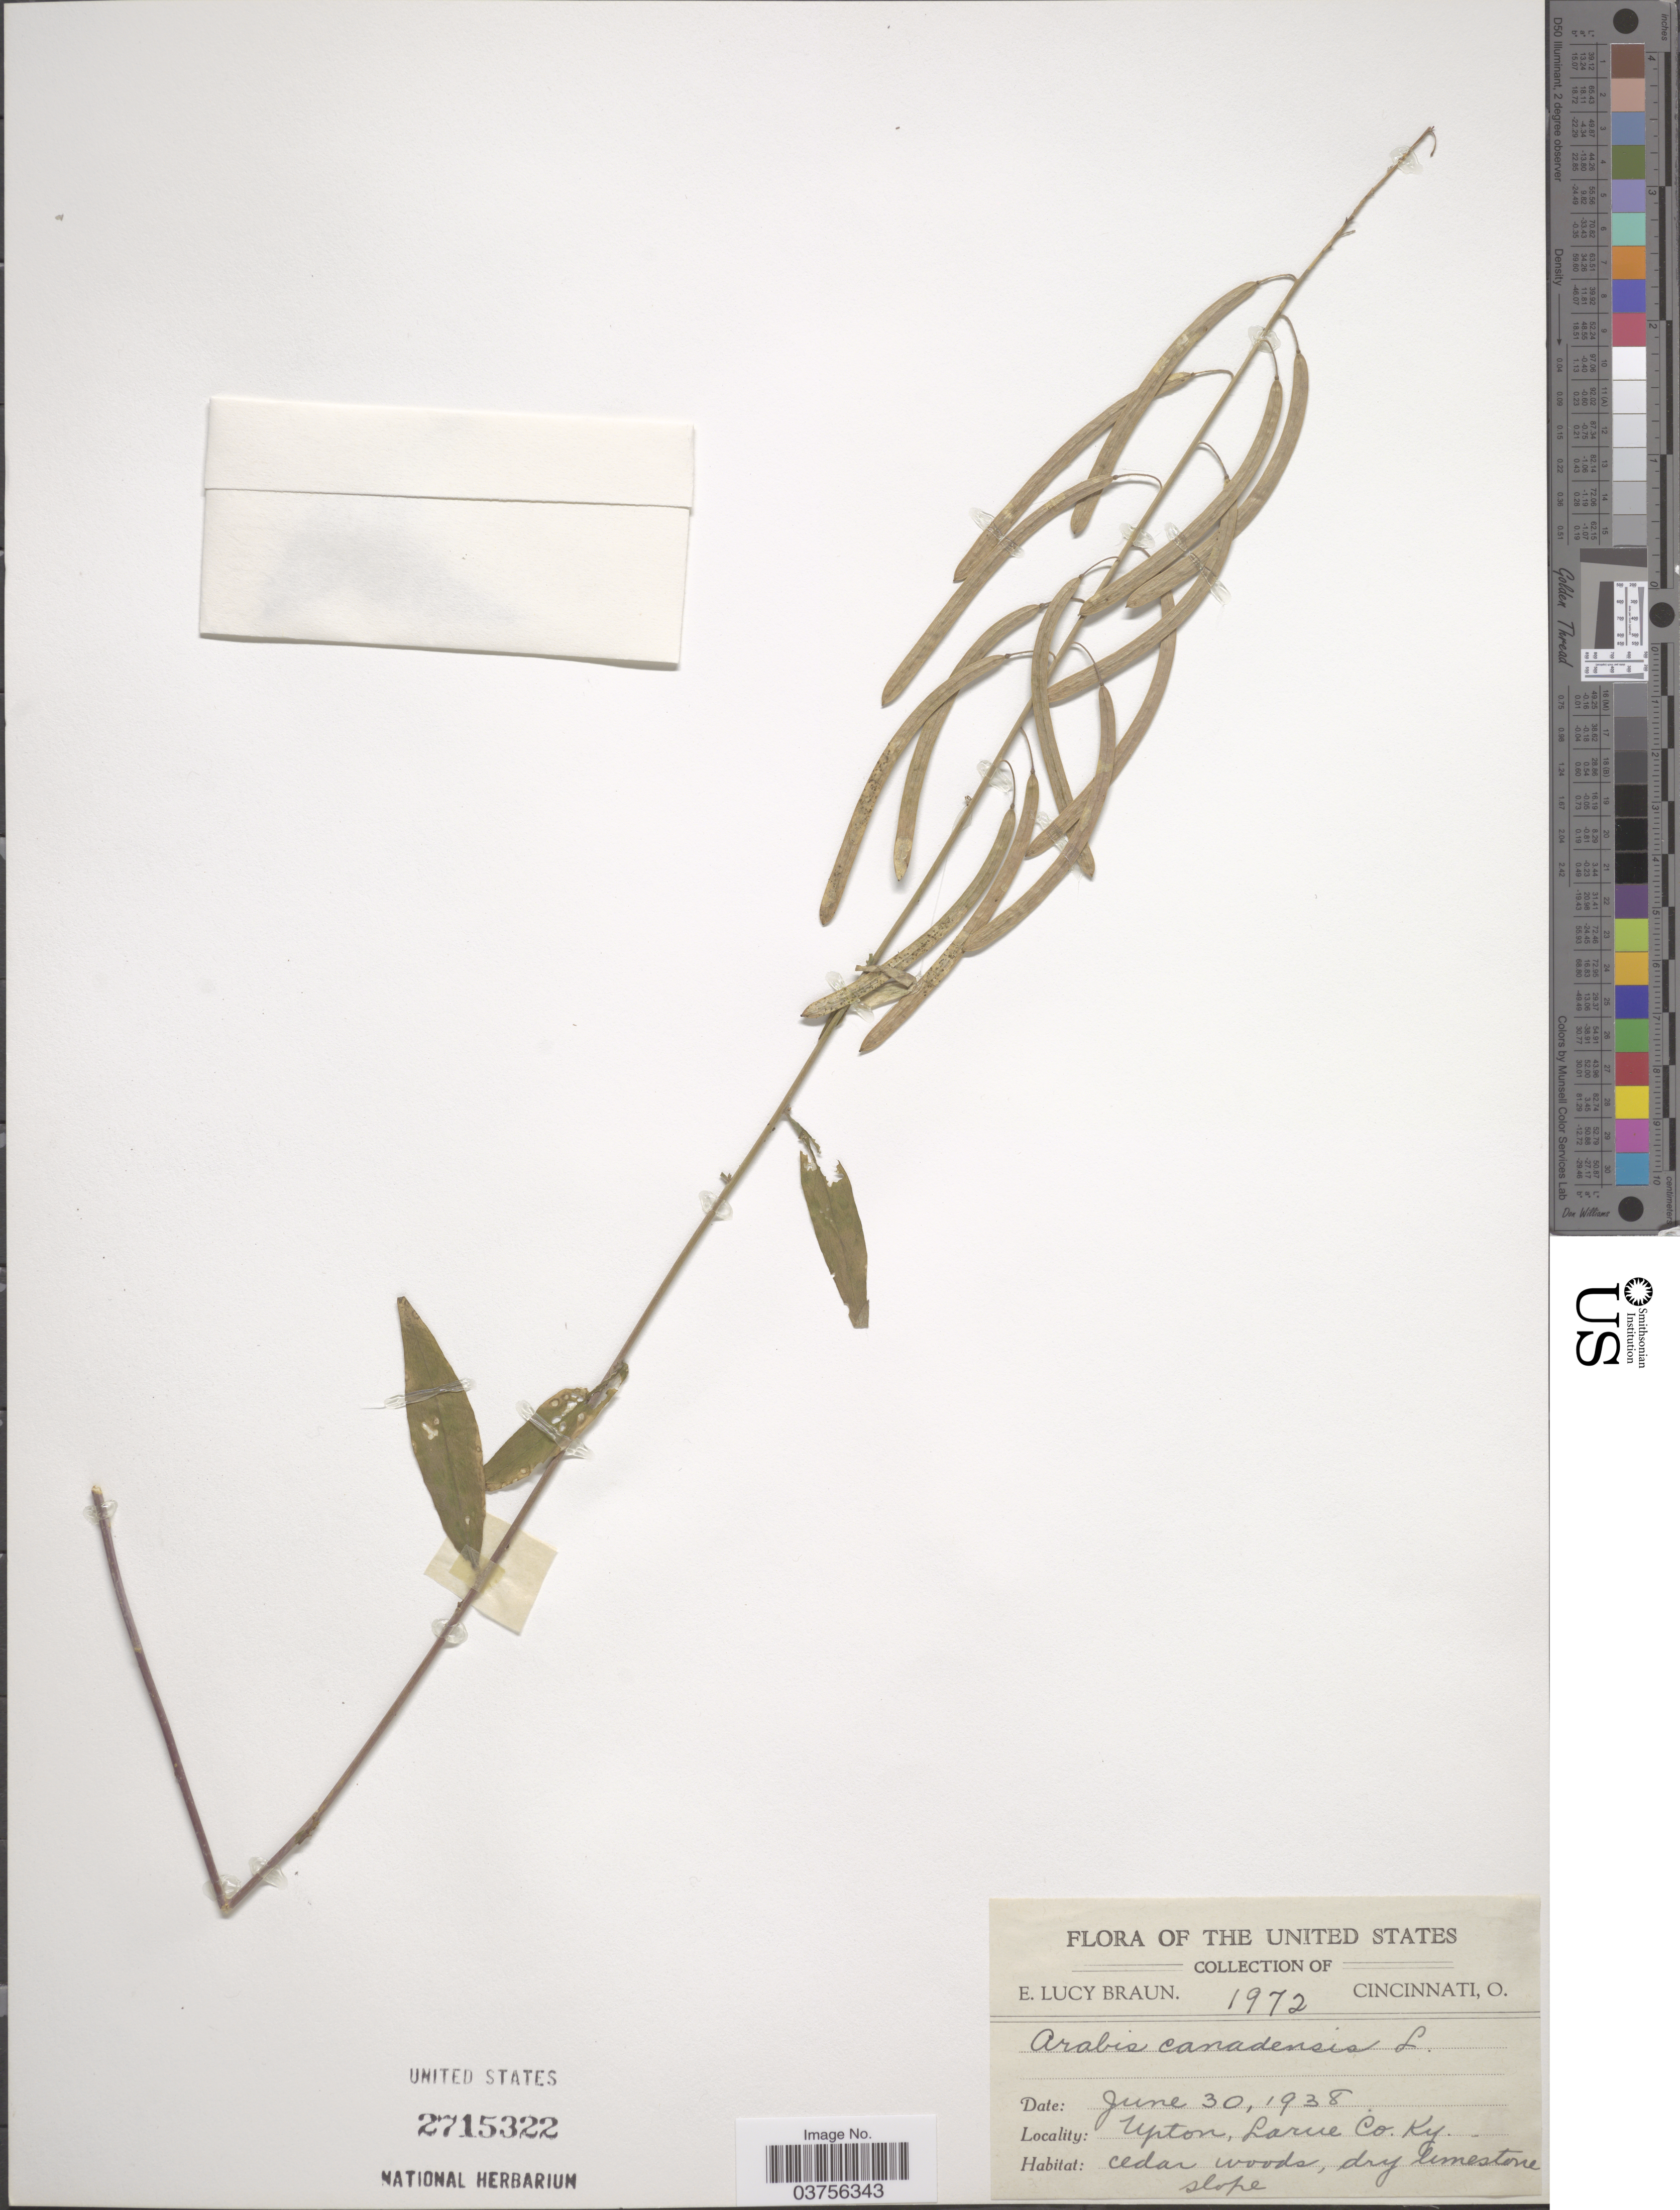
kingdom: Plantae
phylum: Tracheophyta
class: Magnoliopsida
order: Brassicales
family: Brassicaceae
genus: Arabis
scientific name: Arabis canadensis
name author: L.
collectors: E. L. Braun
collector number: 1972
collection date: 1938-06-30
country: United States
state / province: Kentucky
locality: Upton, Larue Co.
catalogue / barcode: US 2715322